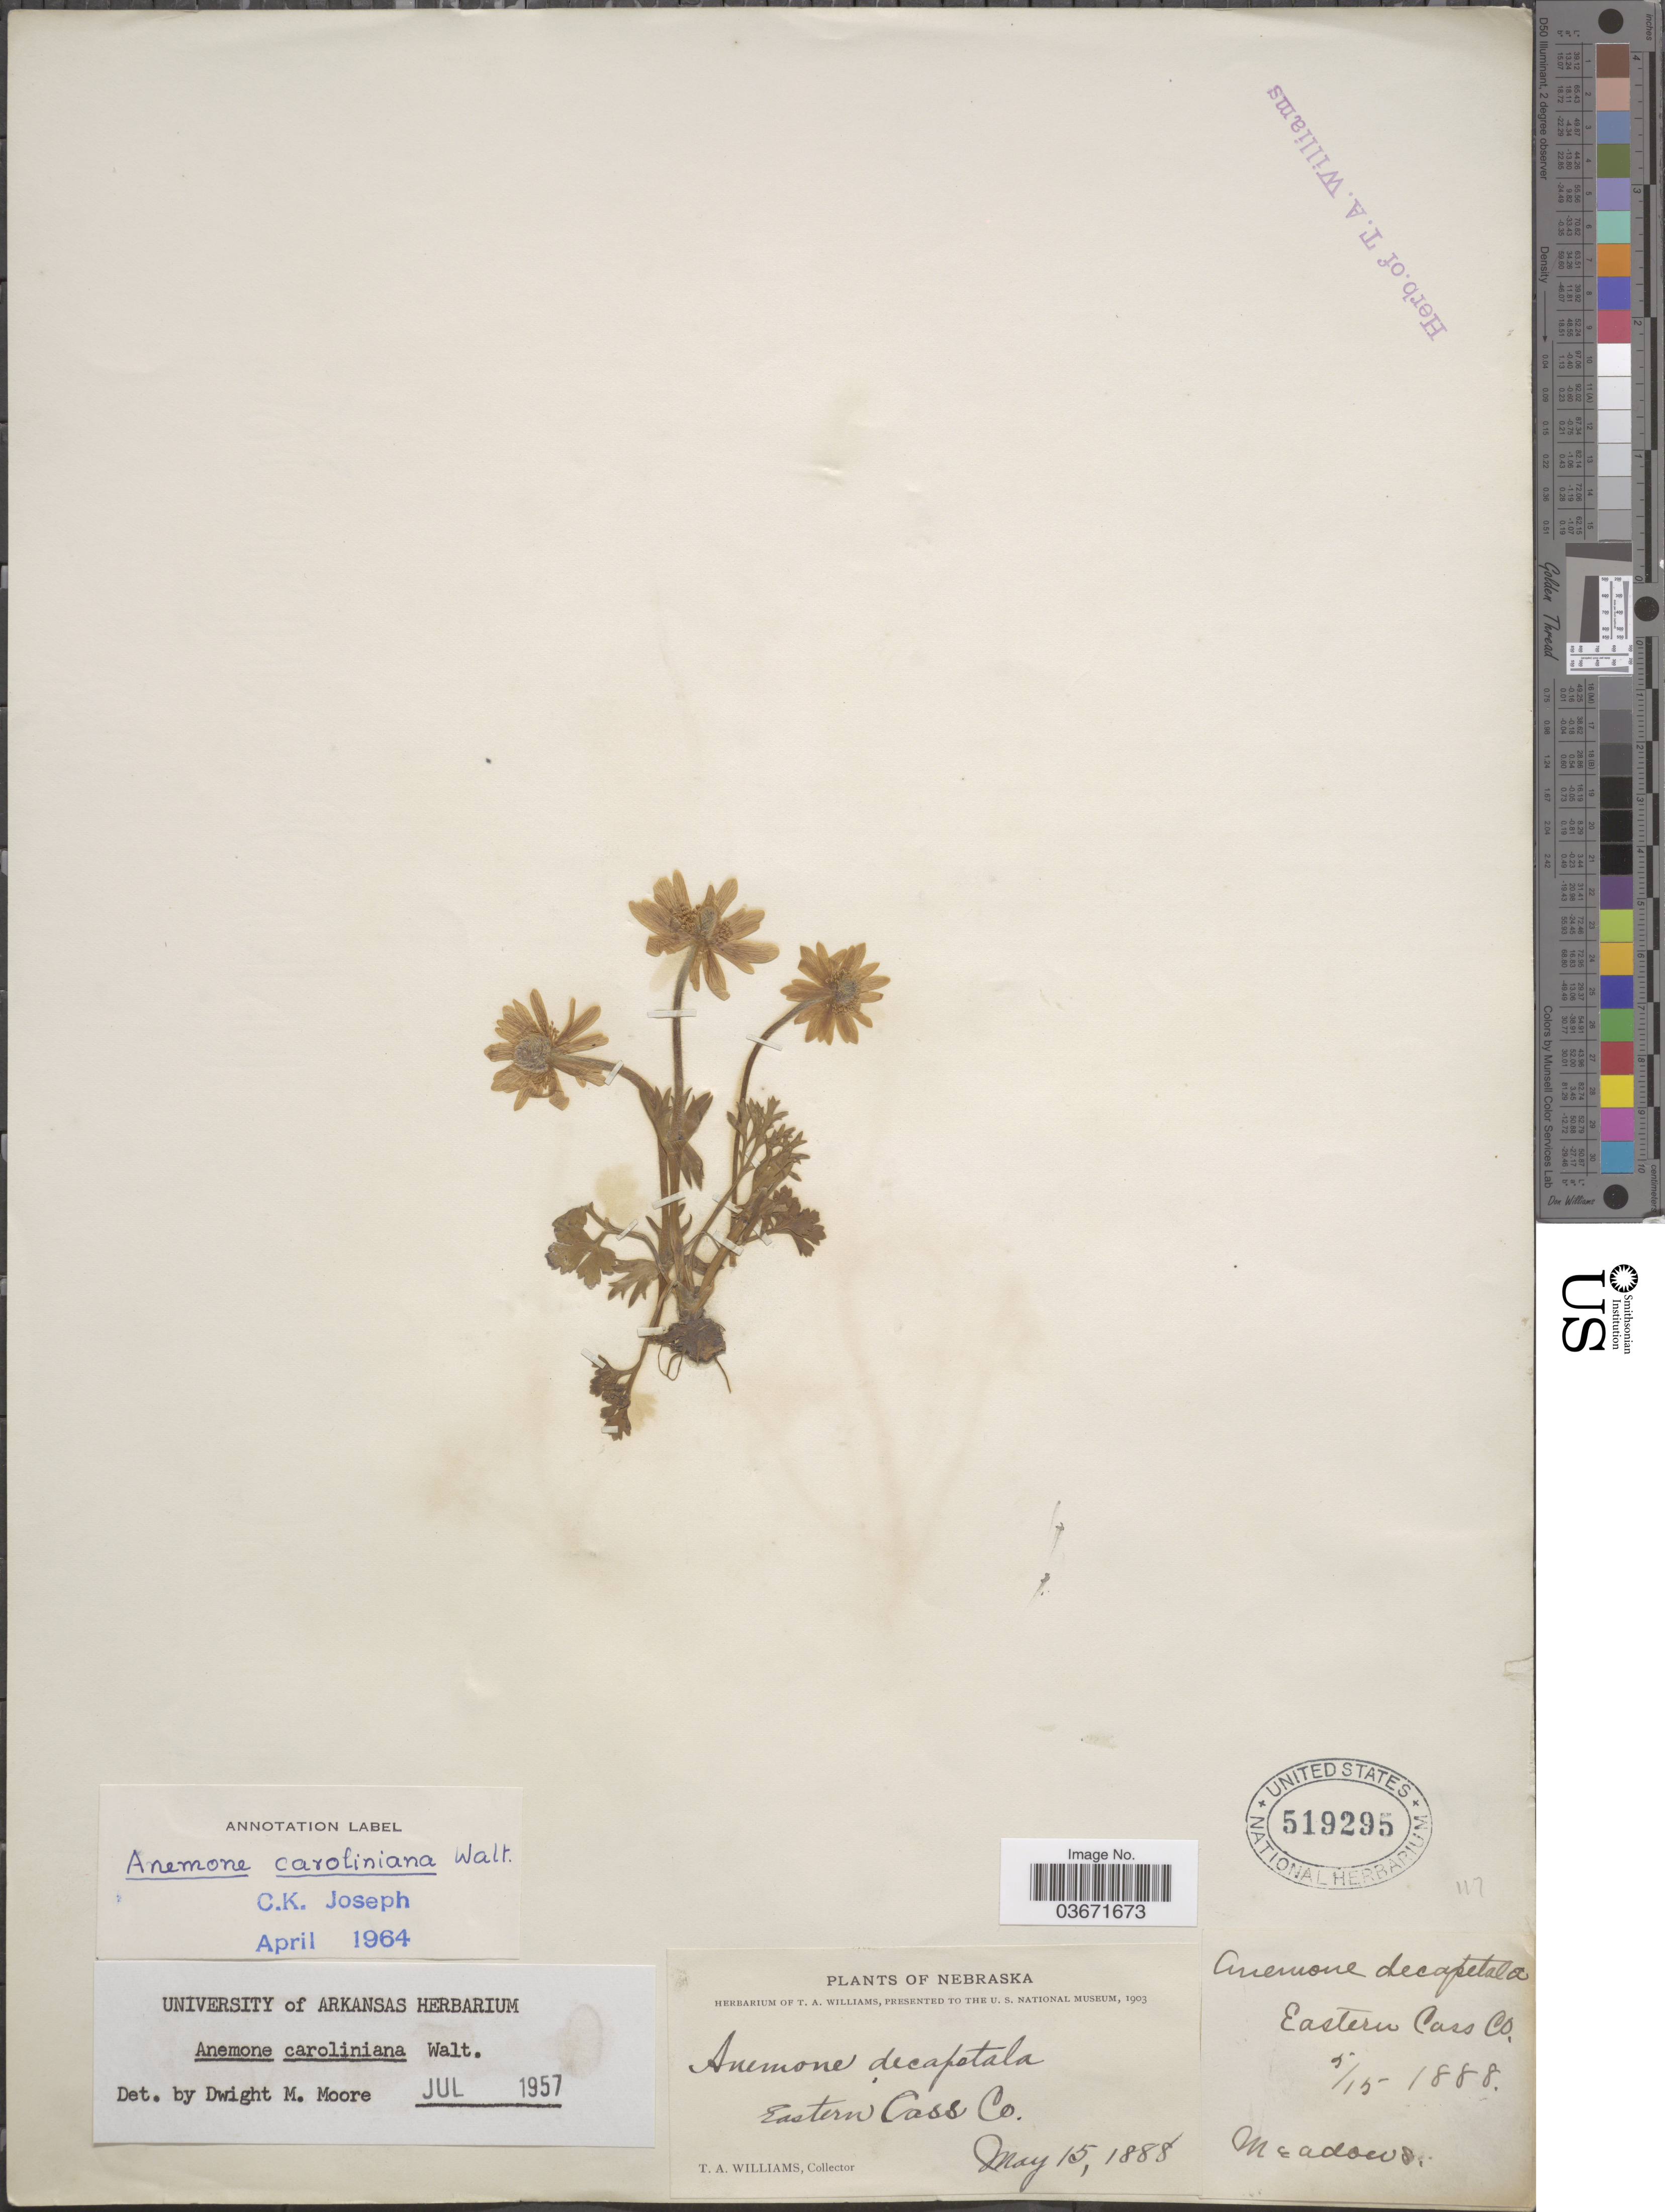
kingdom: Plantae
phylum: Tracheophyta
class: Magnoliopsida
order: Ranunculales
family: Ranunculaceae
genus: Anemone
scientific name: Anemone caroliniana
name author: Walter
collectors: T. Williams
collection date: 1888-05-15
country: United States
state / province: Nebraska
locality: Eastern Cass Co.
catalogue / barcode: US 519295